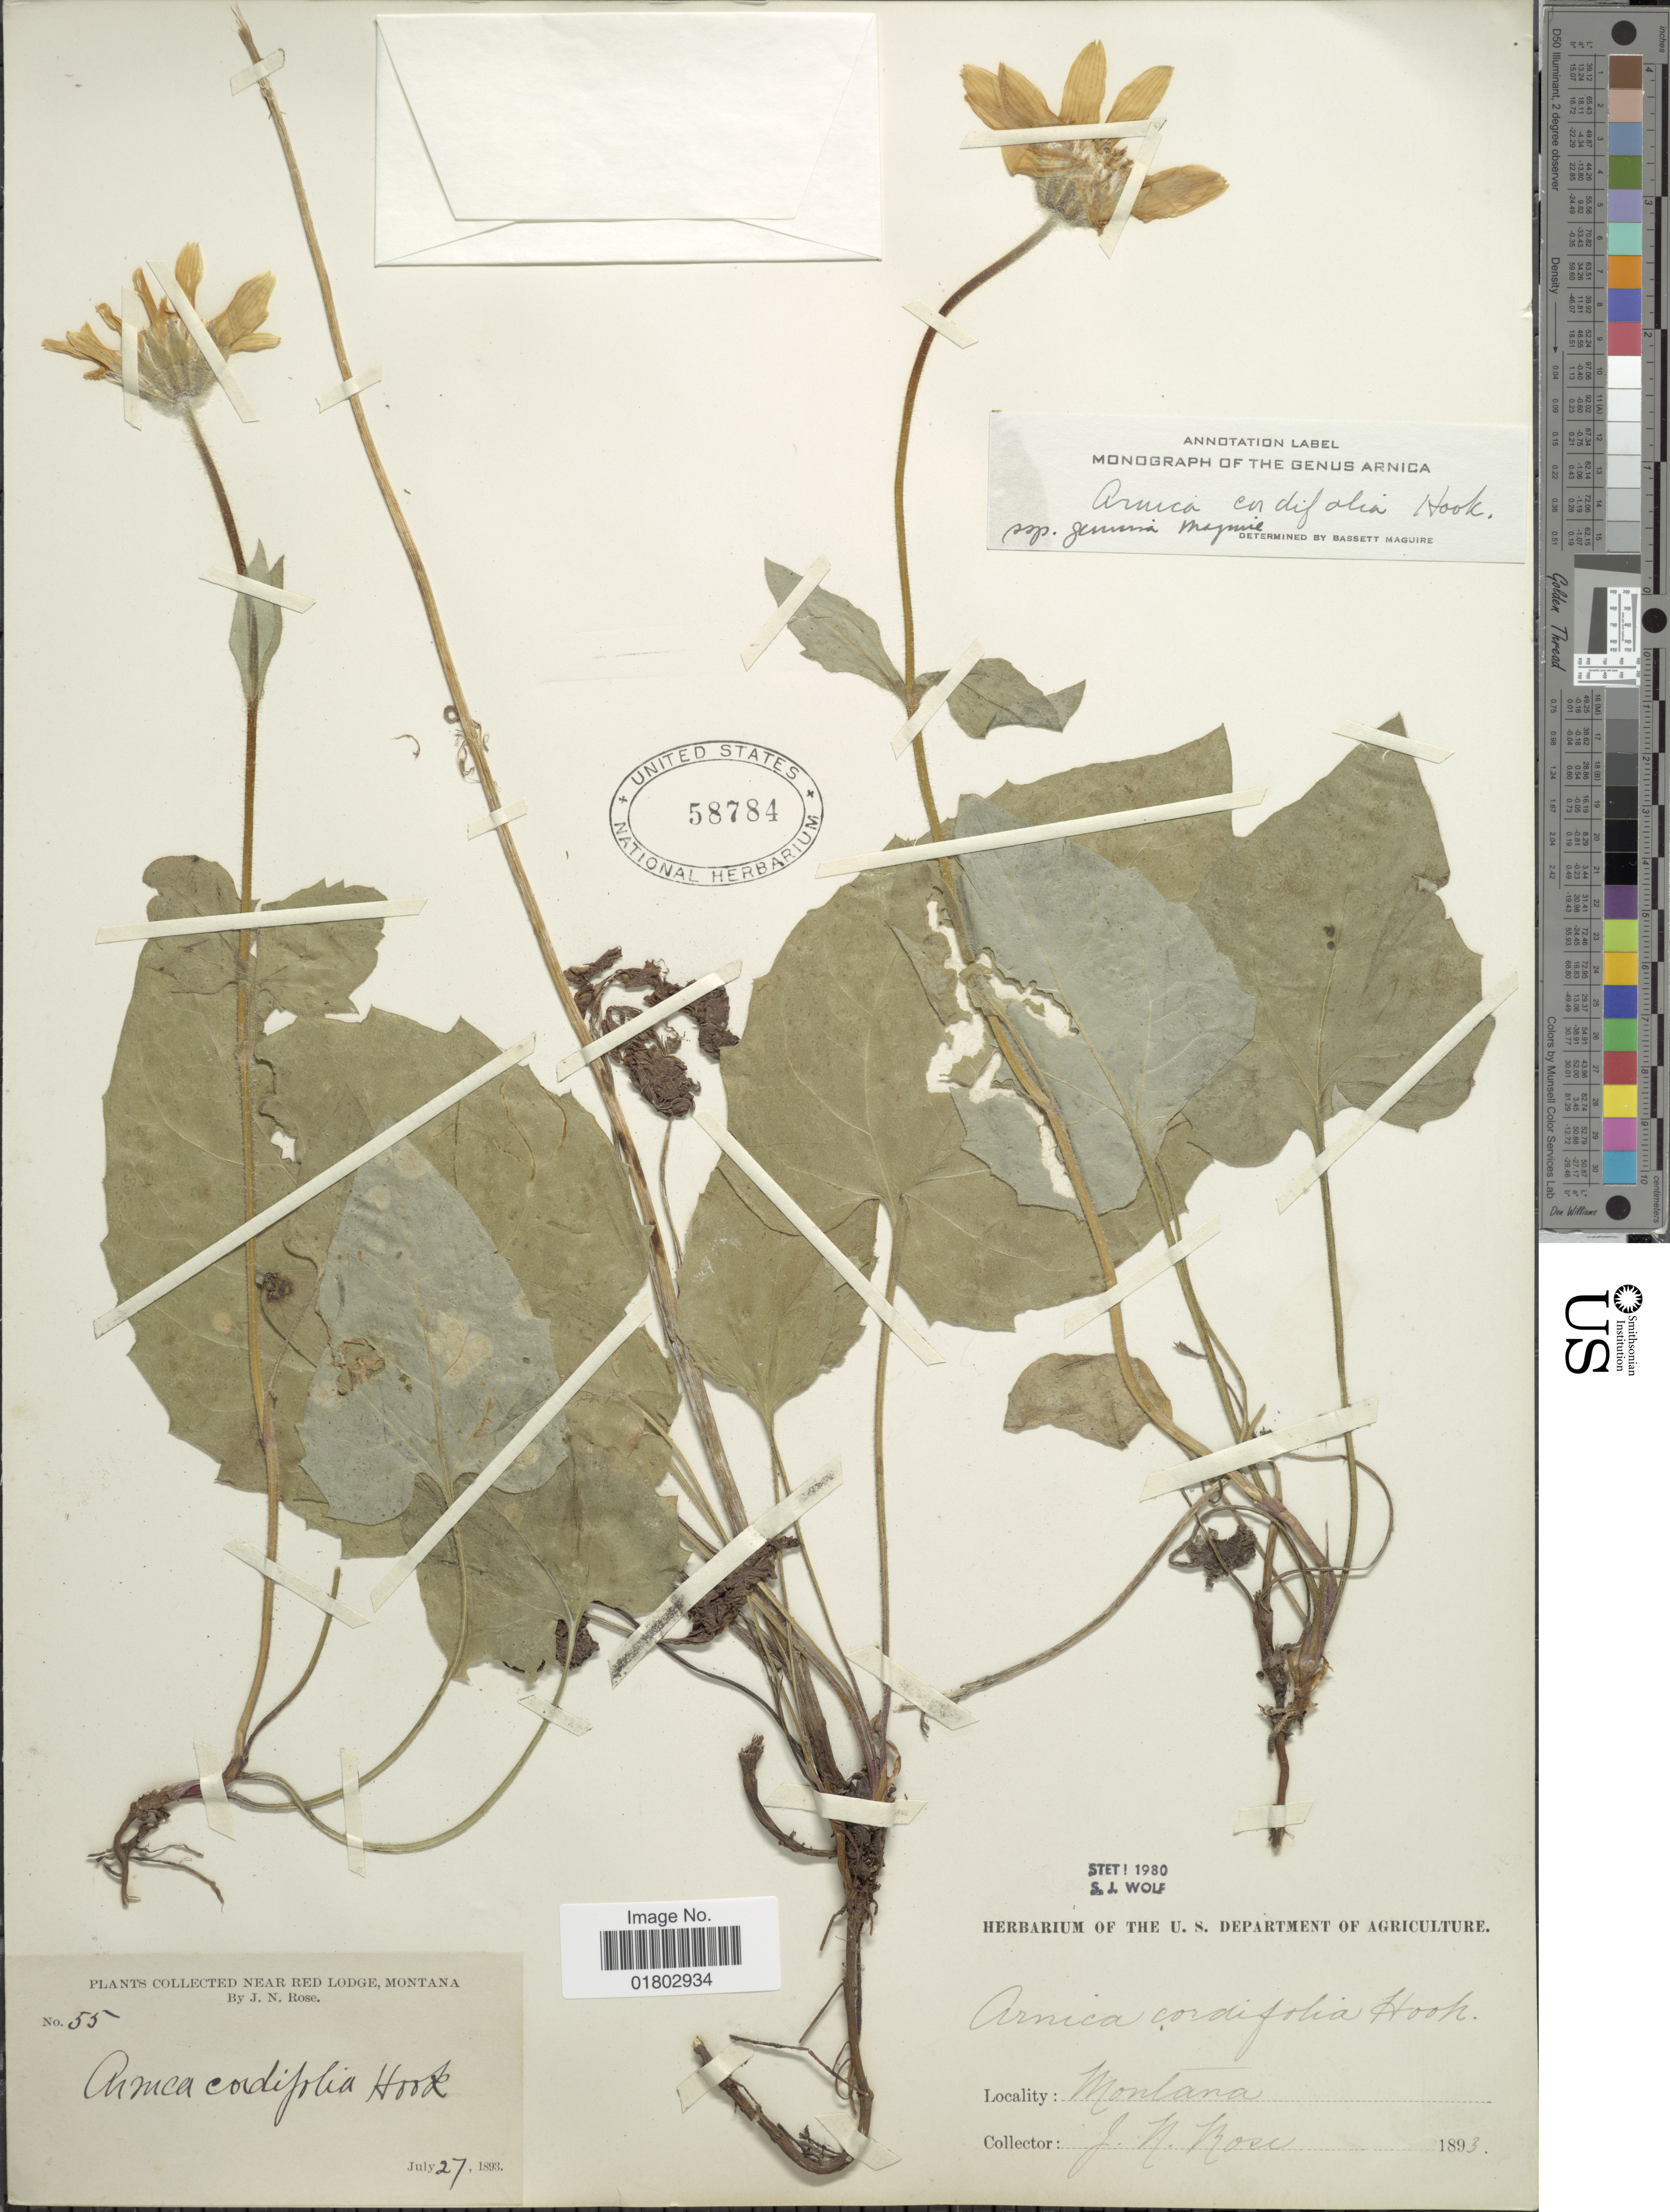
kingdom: Plantae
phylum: Tracheophyta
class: Magnoliopsida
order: Asterales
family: Asteraceae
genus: Arnica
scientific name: Arnica cordifolia subsp. genuina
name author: Maguire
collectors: J. N. Rose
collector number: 55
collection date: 1893-07-27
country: United States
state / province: Montana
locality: Near Red Lodge Montana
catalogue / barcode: US 58784